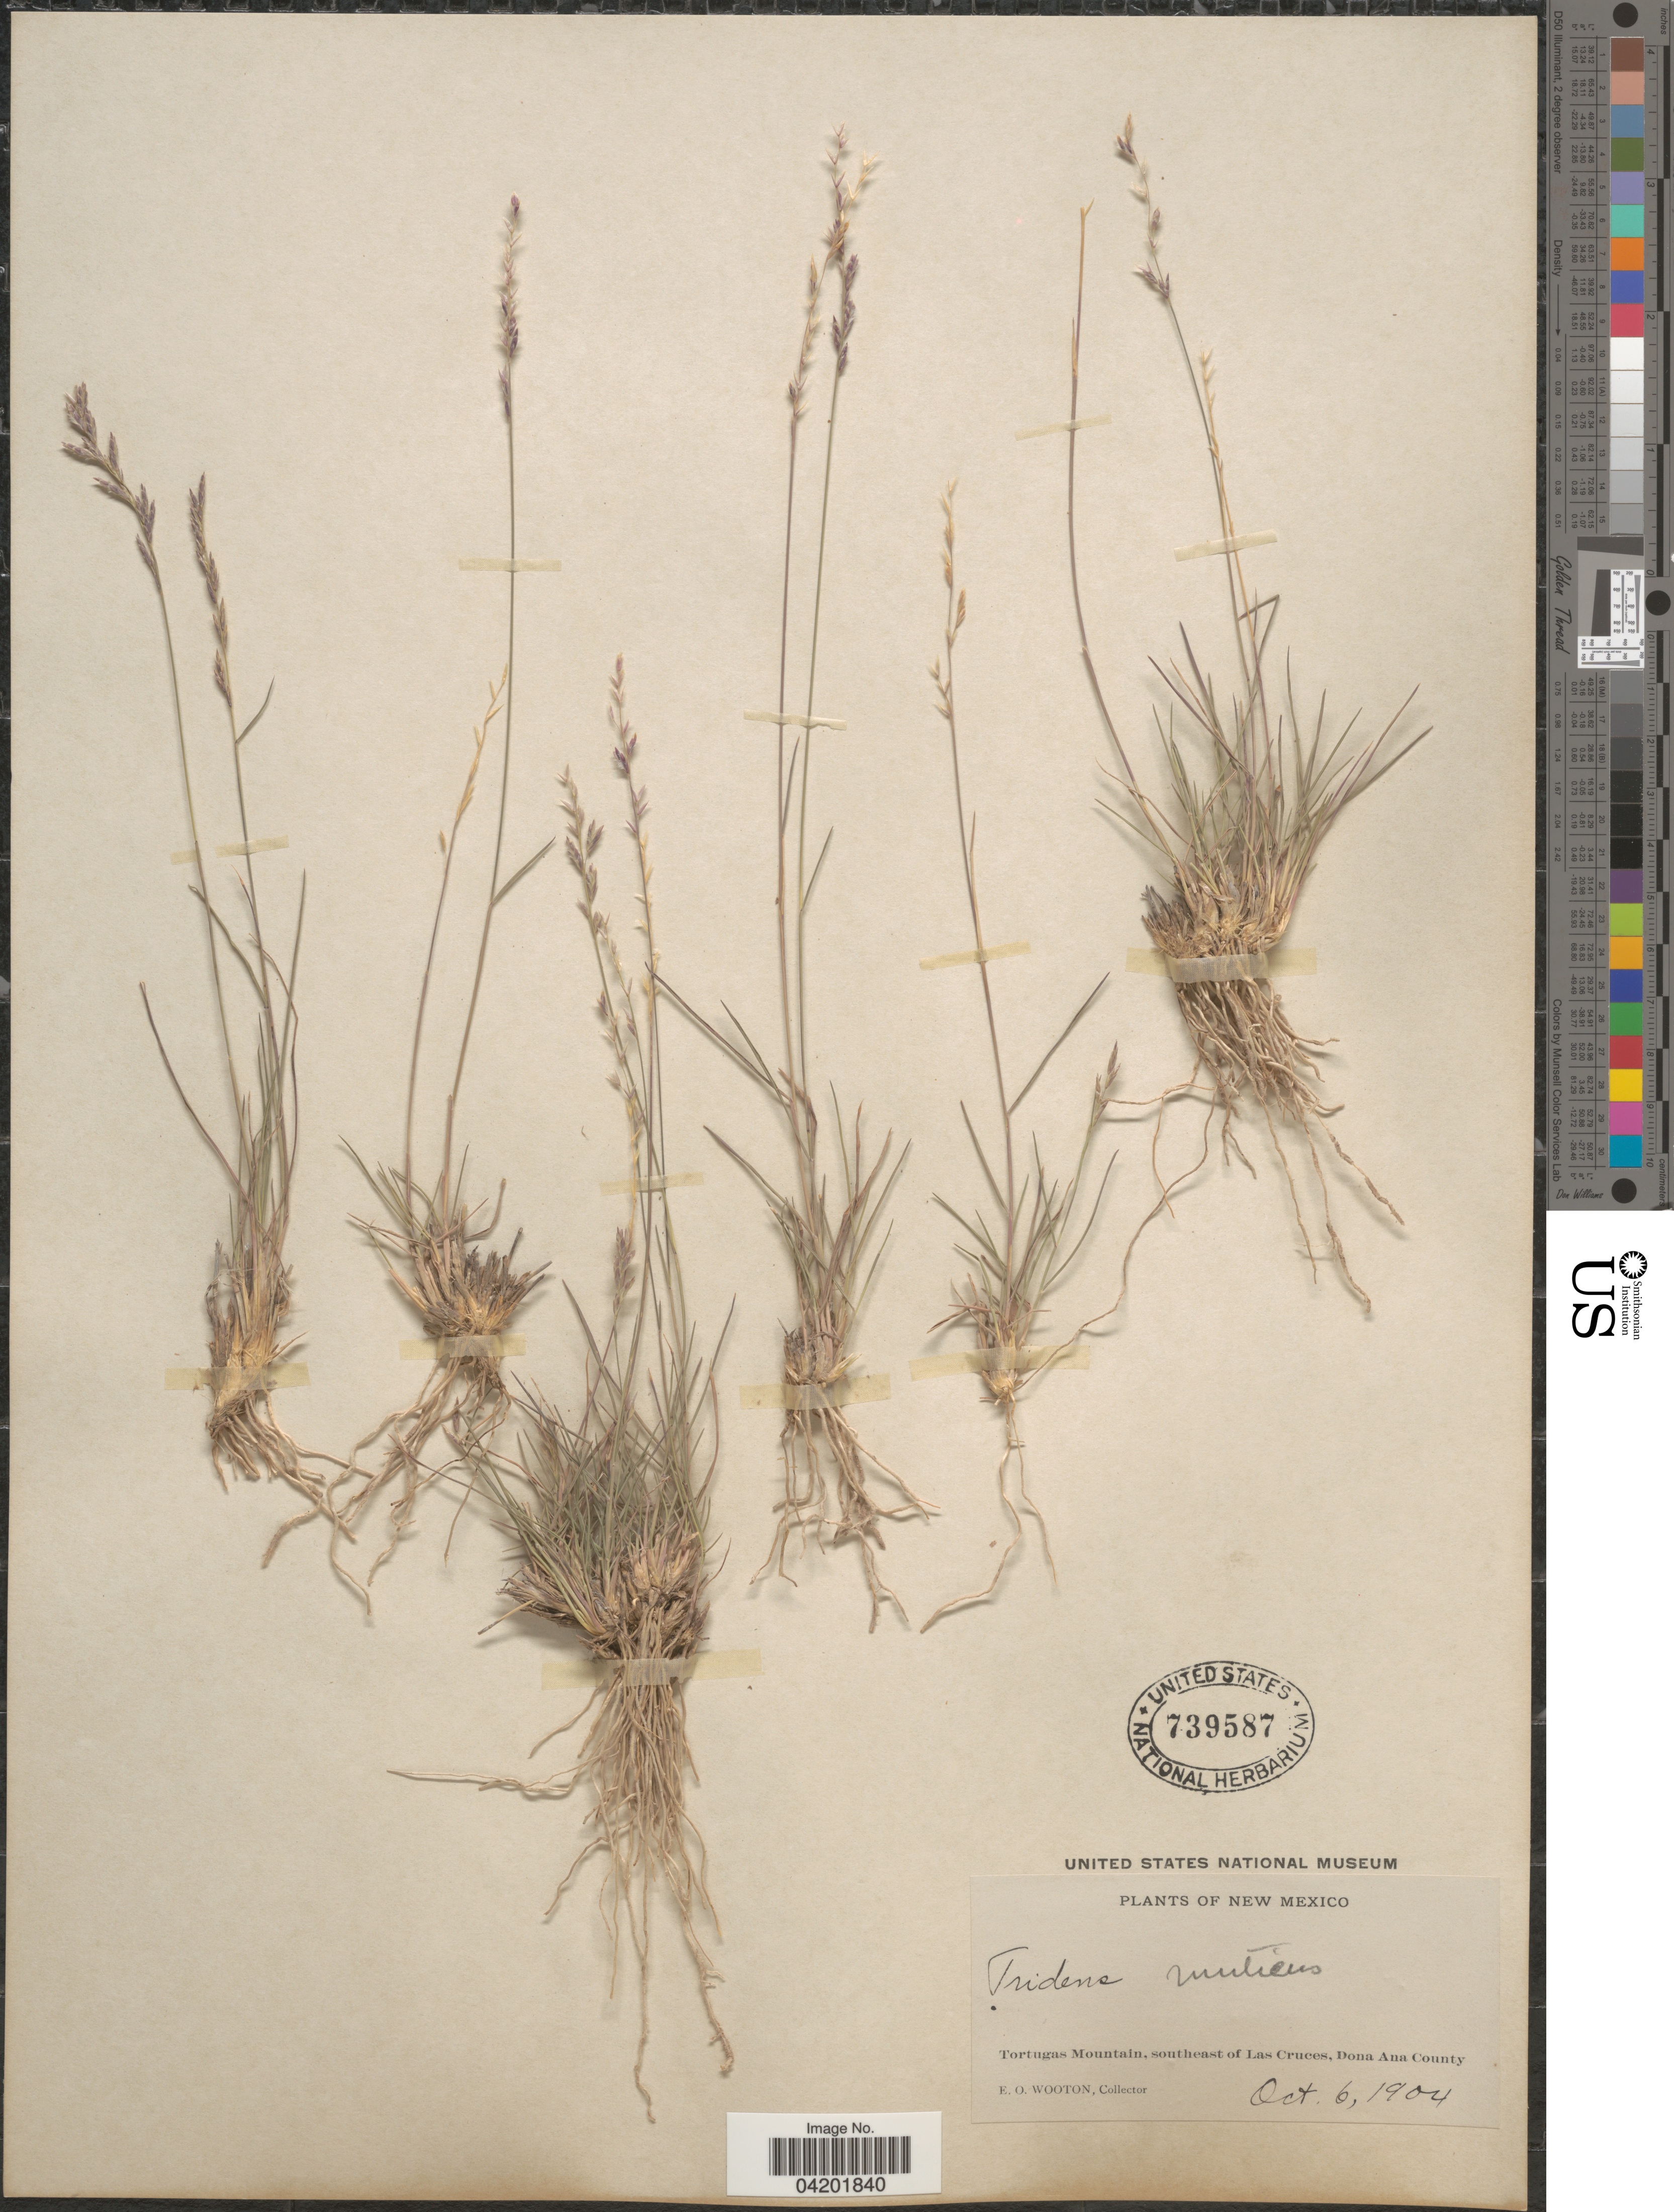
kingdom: Plantae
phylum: Tracheophyta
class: Liliopsida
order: Poales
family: Poaceae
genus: Tridentopsis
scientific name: Tridentopsis mutica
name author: (Torr.) P.M. Peterson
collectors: E. O. Wooton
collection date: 1904-10-06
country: United States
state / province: New Mexico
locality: Tortugas Mountain, southeast of Las Cruces, Dona Ana County.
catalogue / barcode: US 739587